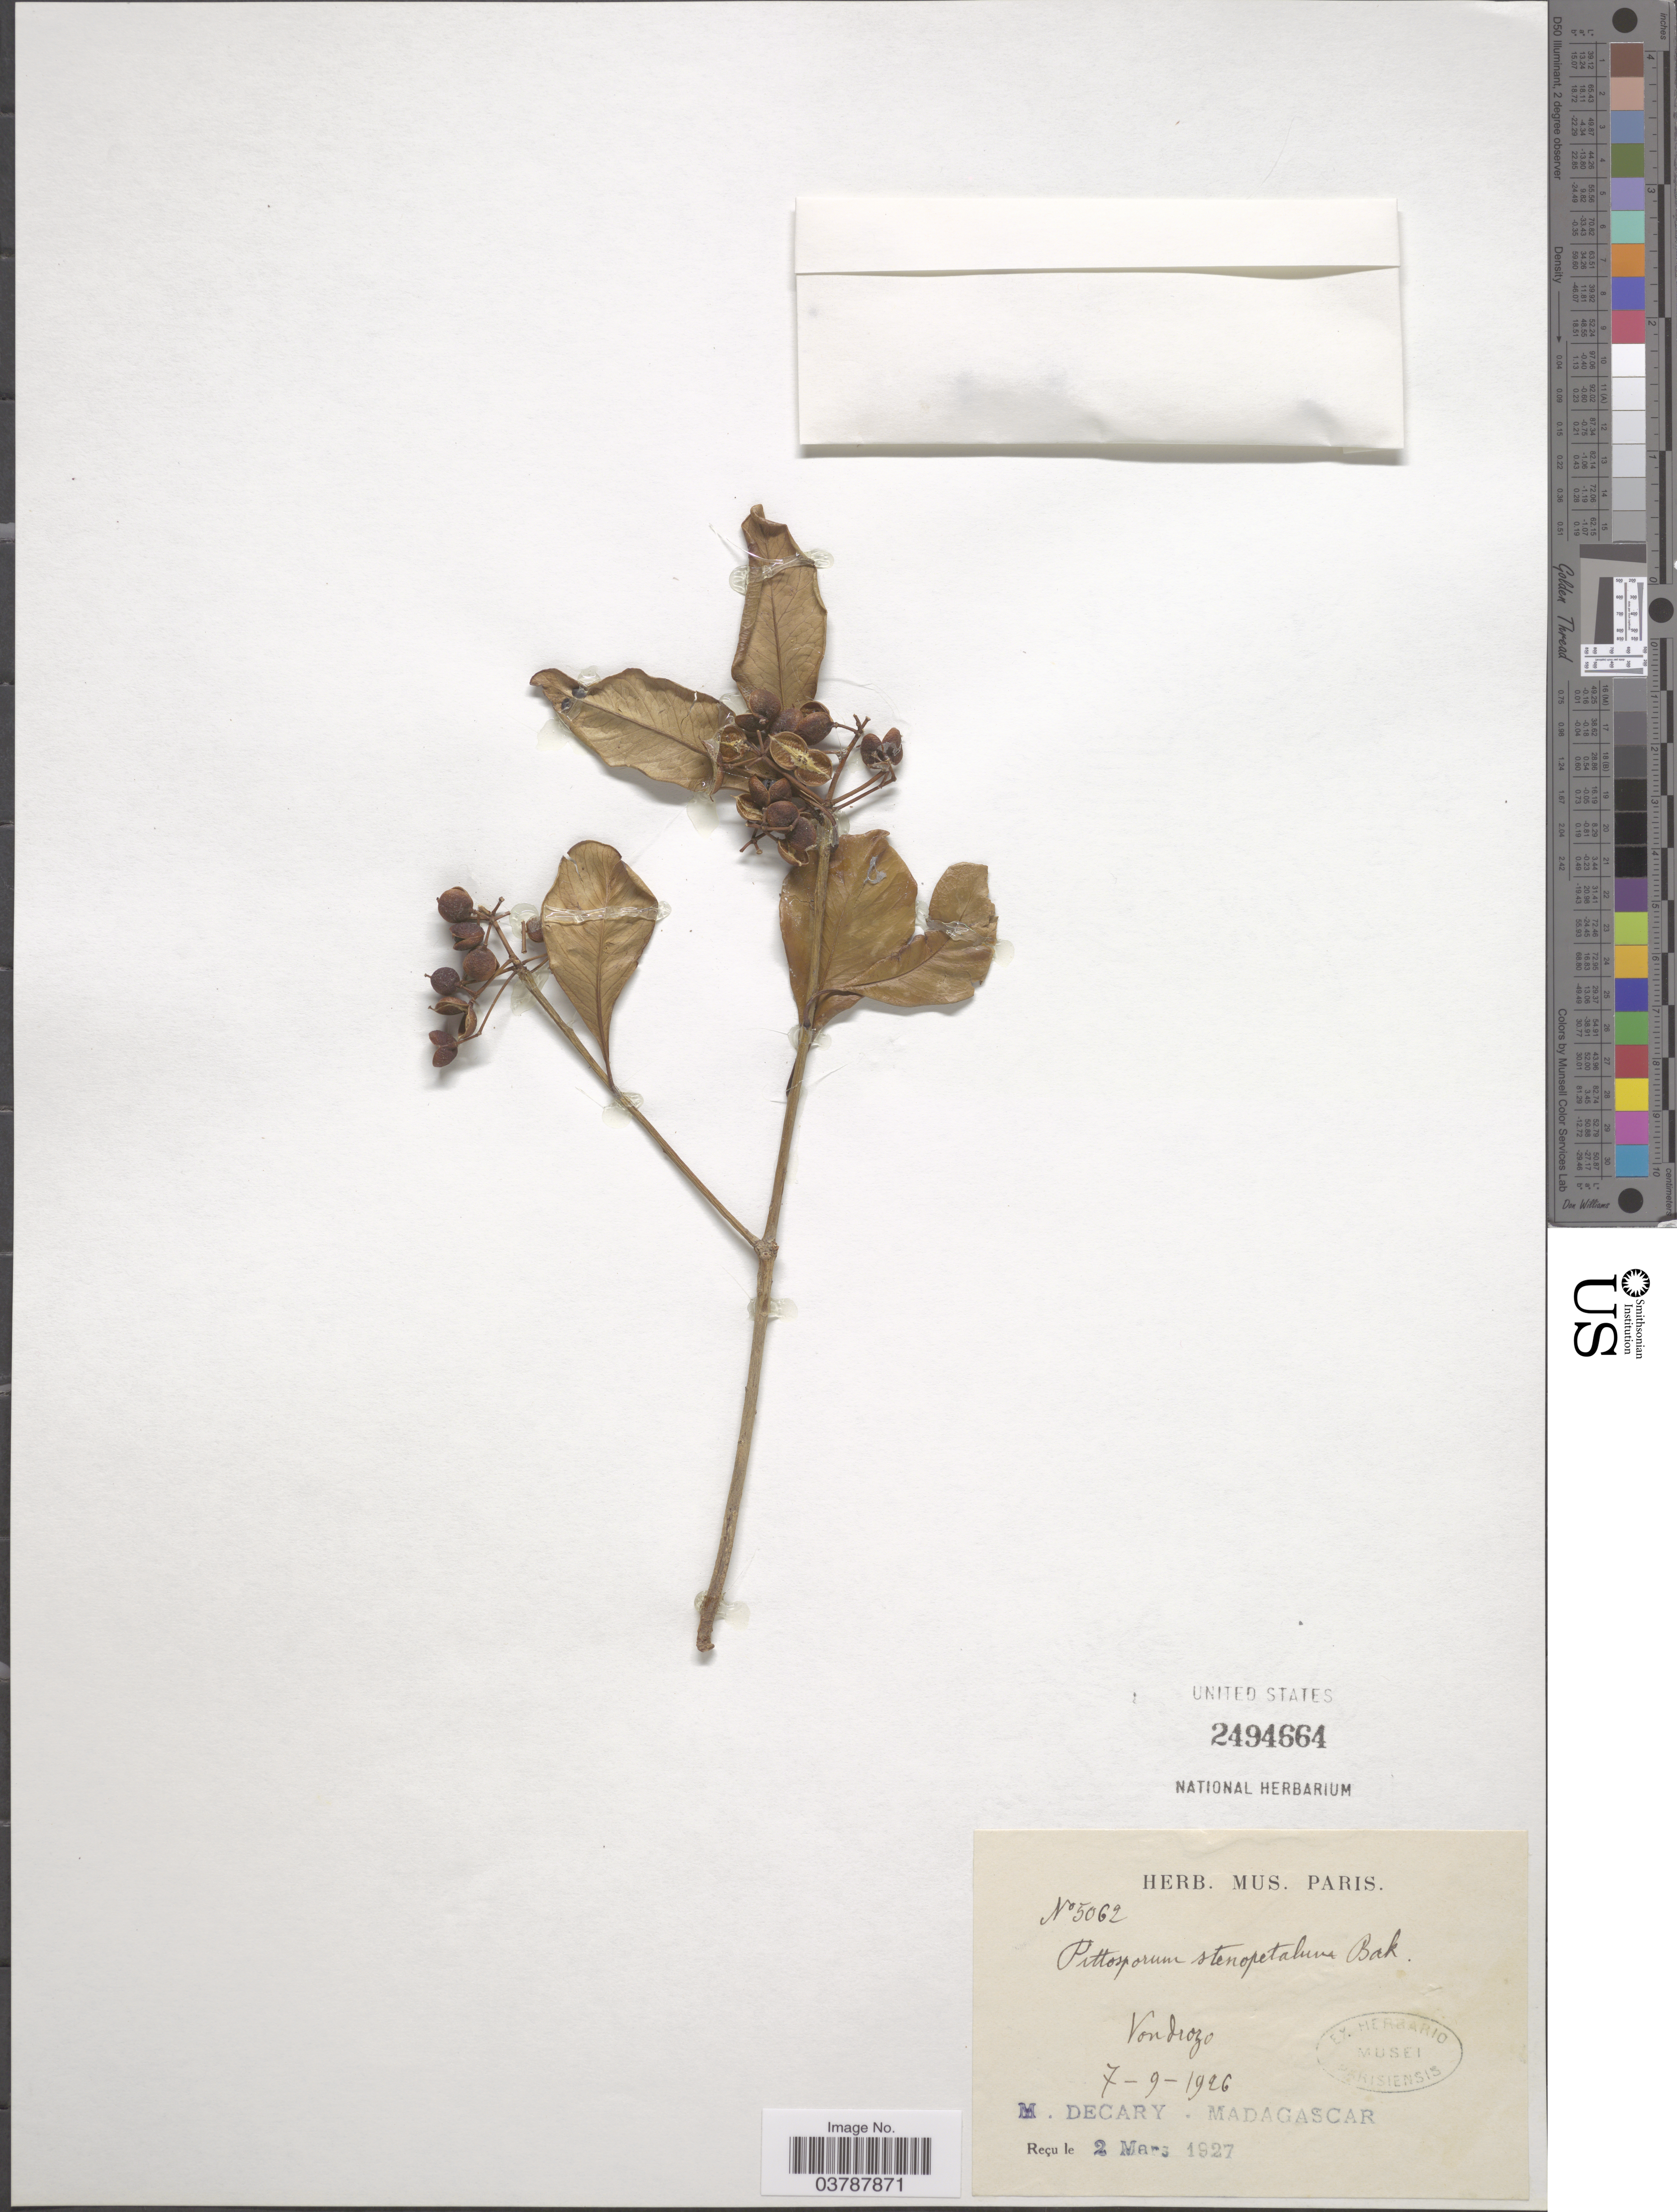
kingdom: Plantae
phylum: Tracheophyta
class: Magnoliopsida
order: Apiales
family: Pittosporaceae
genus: Pittosporum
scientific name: Pittosporum stenopetalum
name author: Baker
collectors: R. Decary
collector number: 5062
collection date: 1926-09-07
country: Madagascar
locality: Vondrozo.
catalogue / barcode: US 2494664